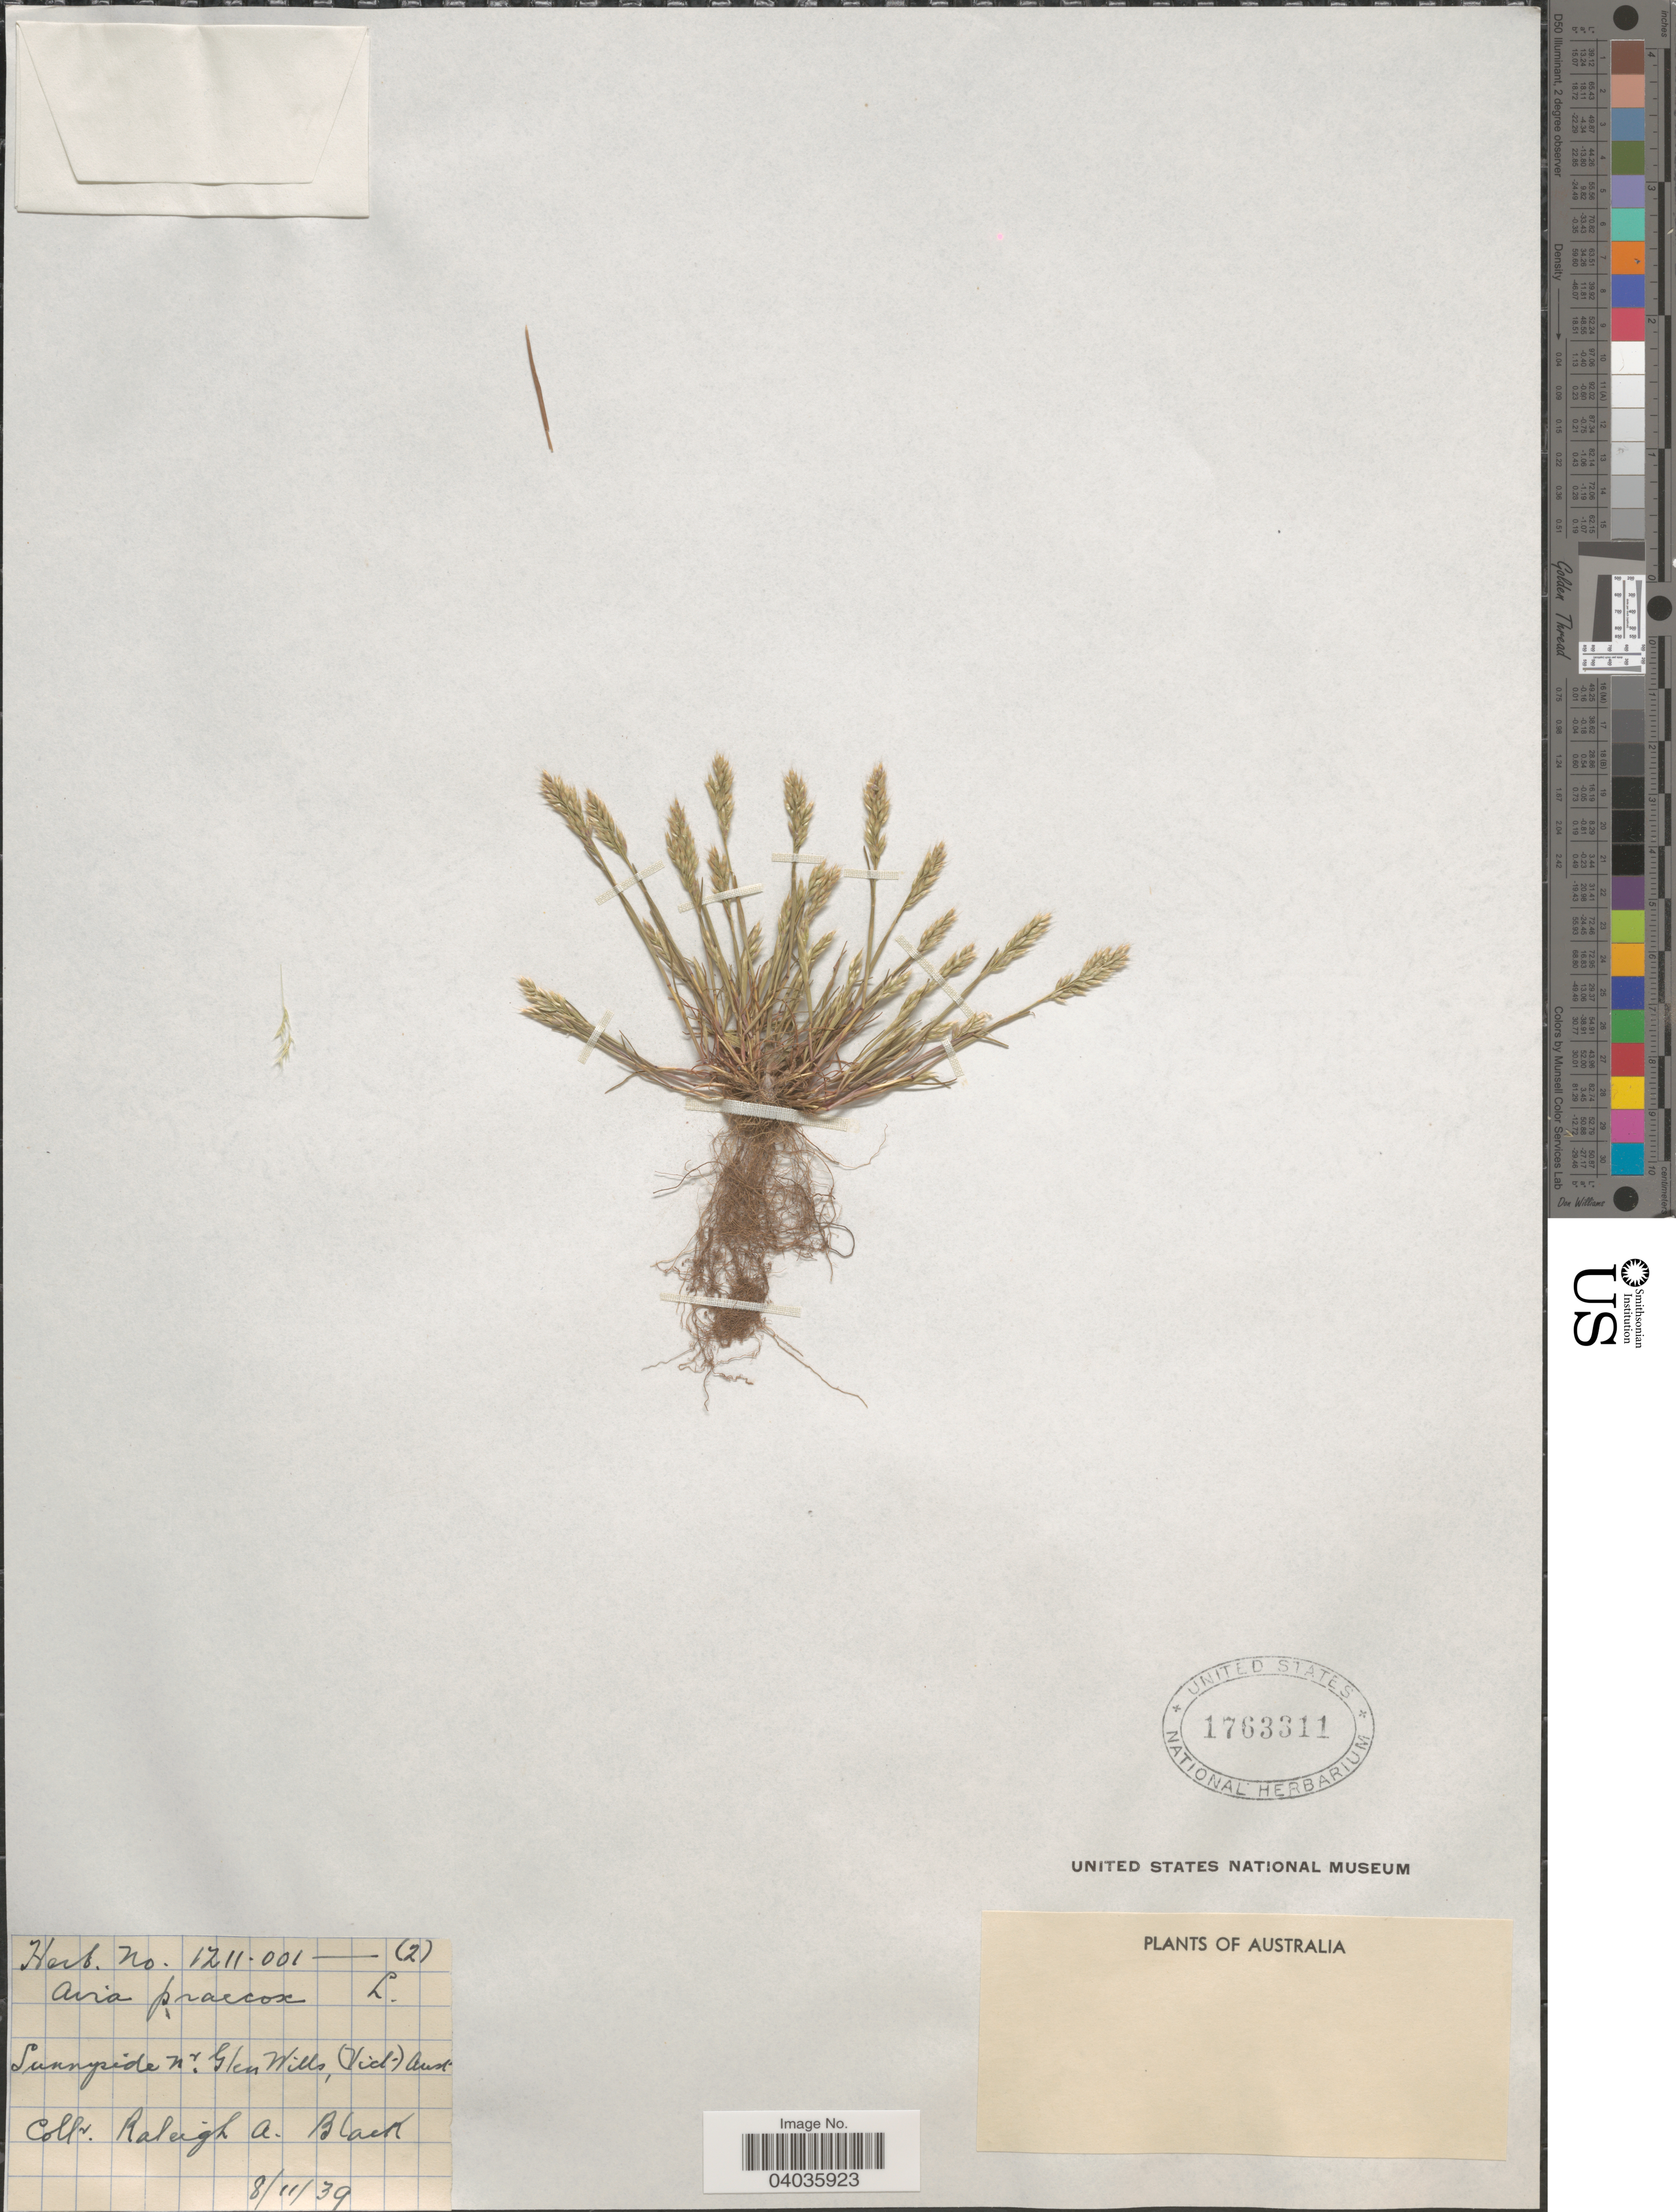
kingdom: Plantae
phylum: Tracheophyta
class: Liliopsida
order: Poales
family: Poaceae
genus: Aira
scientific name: Aira praecox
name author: L.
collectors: R. A. Black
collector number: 1211001(2)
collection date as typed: Transcribed d/m/y: 8/11/39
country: Australia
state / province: Victoria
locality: Sunnyside nr. Glen Wills, (Vict).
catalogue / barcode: US 1763311